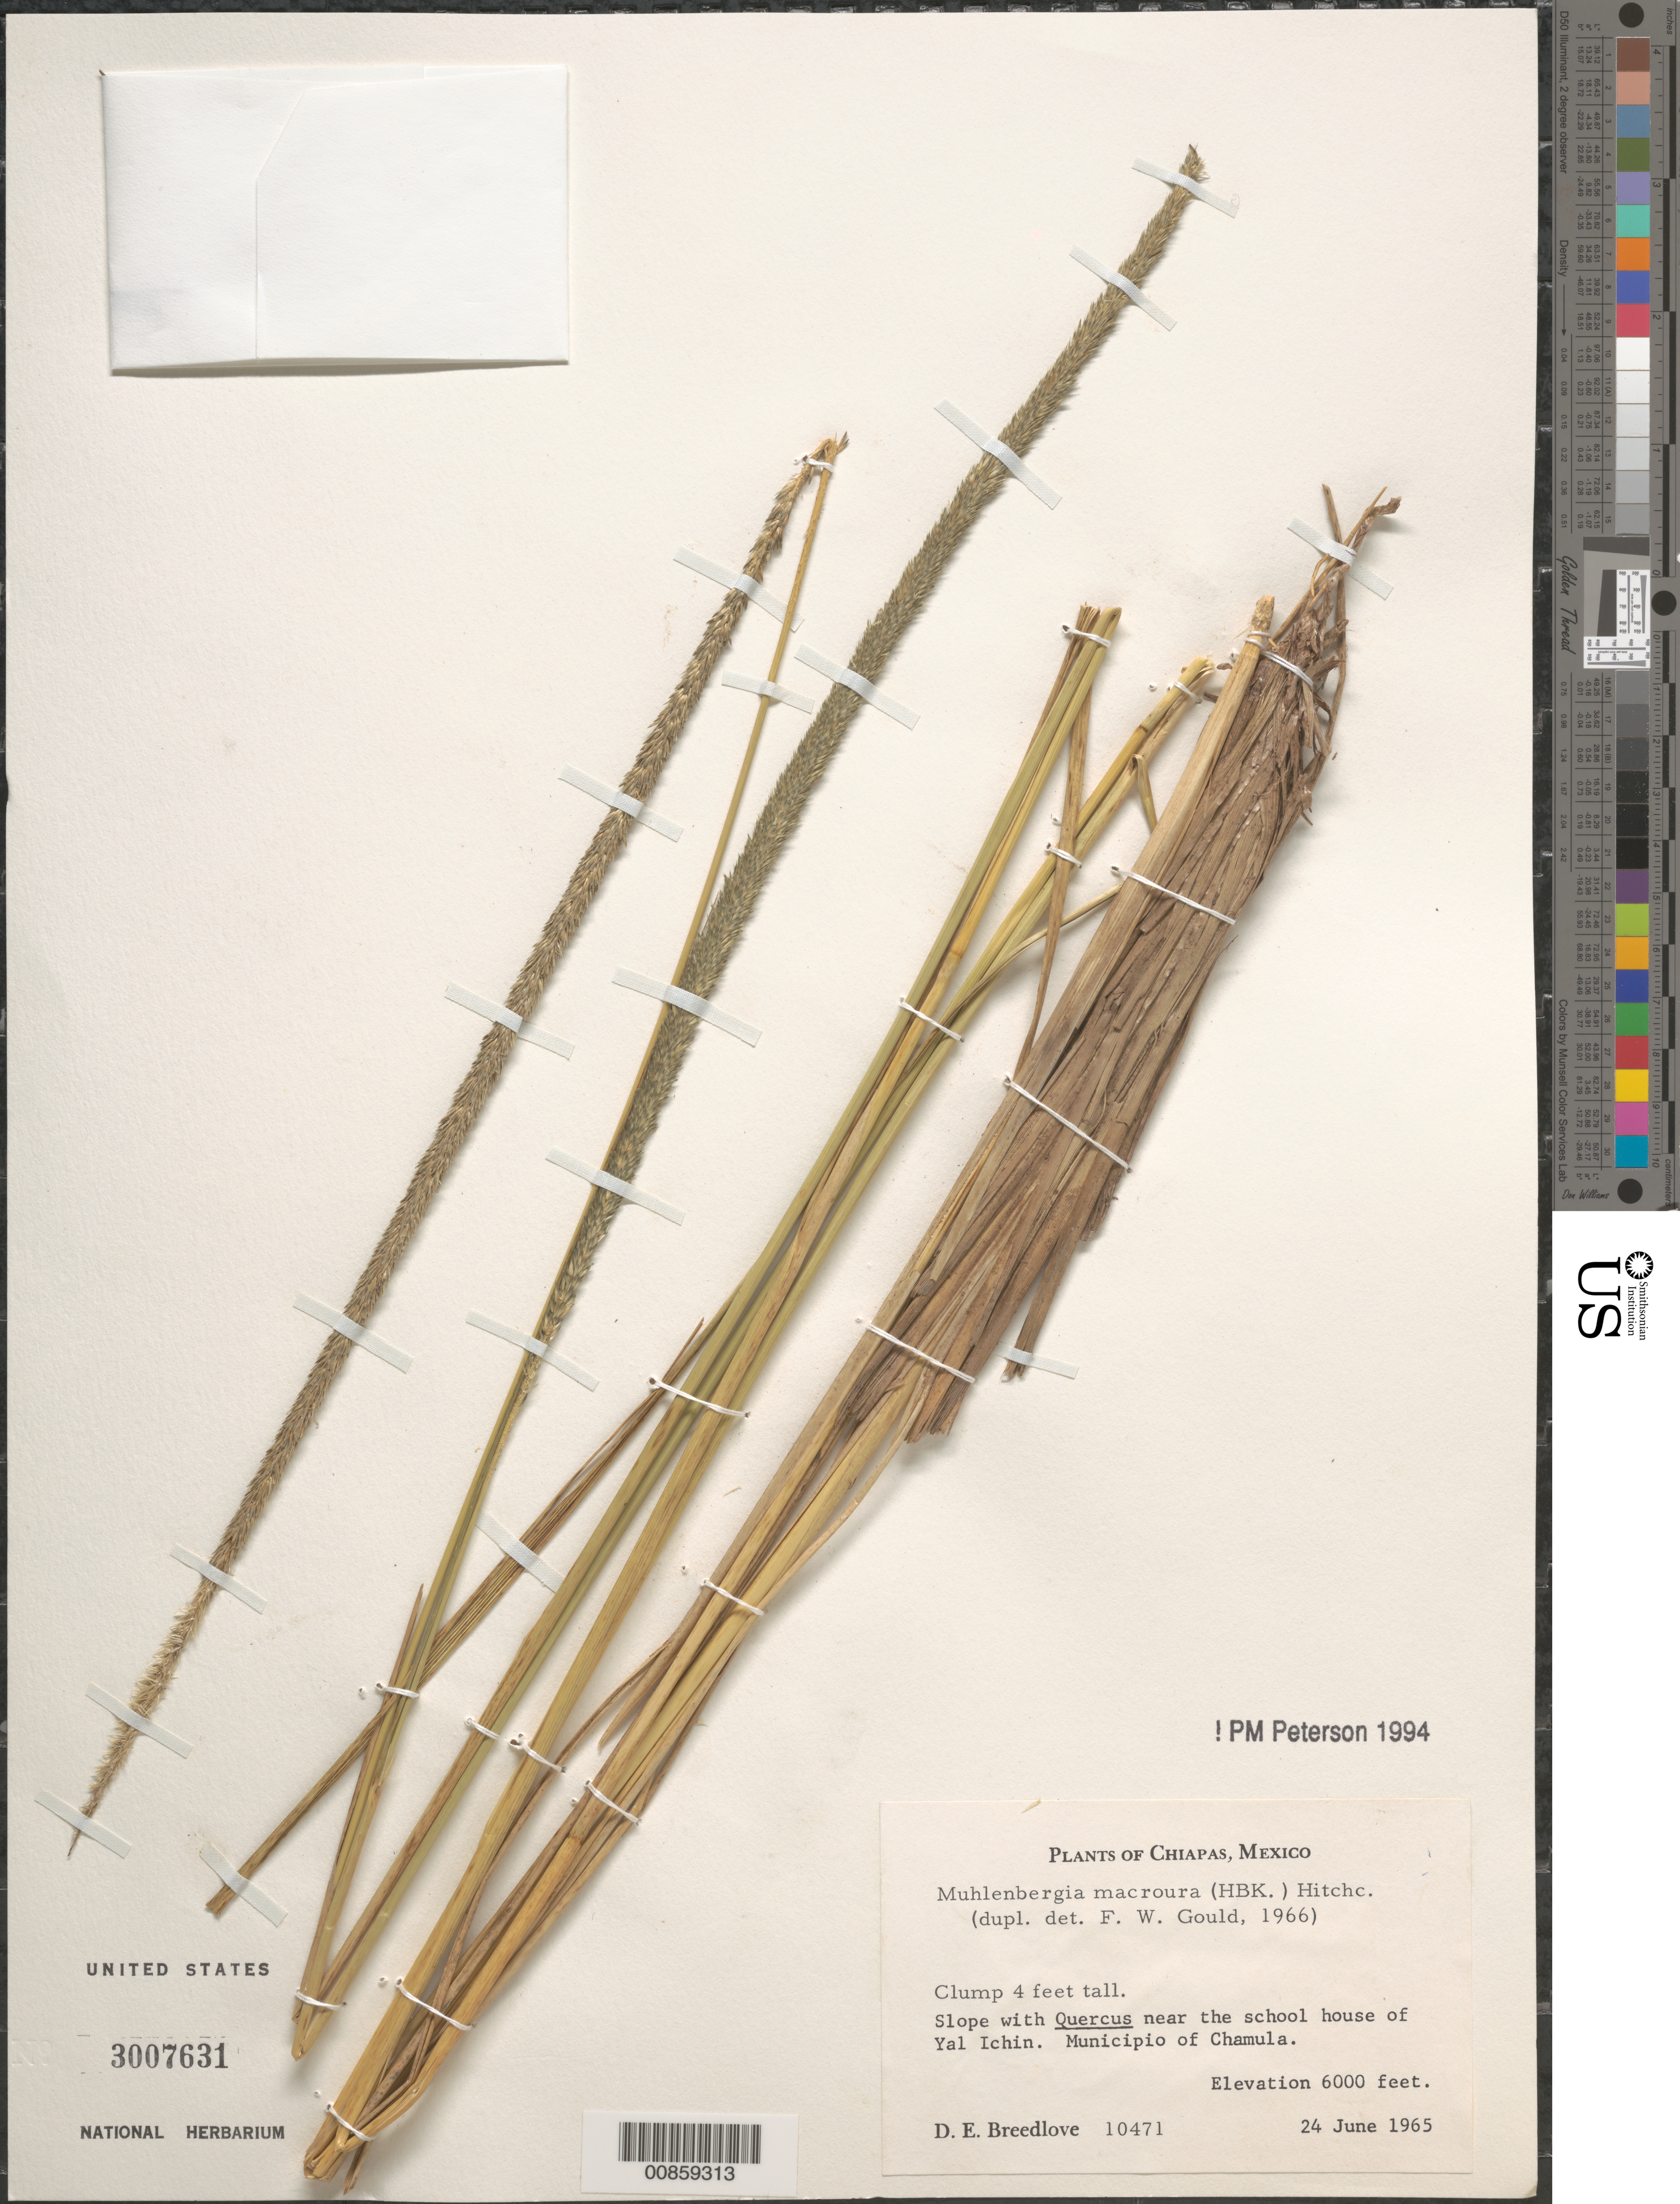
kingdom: Plantae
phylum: Tracheophyta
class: Liliopsida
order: Poales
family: Poaceae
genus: Muhlenbergia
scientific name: Muhlenbergia macroura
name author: (Kunth) Hitchc.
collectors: D. E. Breedlove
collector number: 10471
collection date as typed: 24 Jun 1965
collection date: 1965-06-24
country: Mexico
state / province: Chiapas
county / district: Chamula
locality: School house of Yal Ichin, mpio. Chamula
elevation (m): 2300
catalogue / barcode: US 3007631